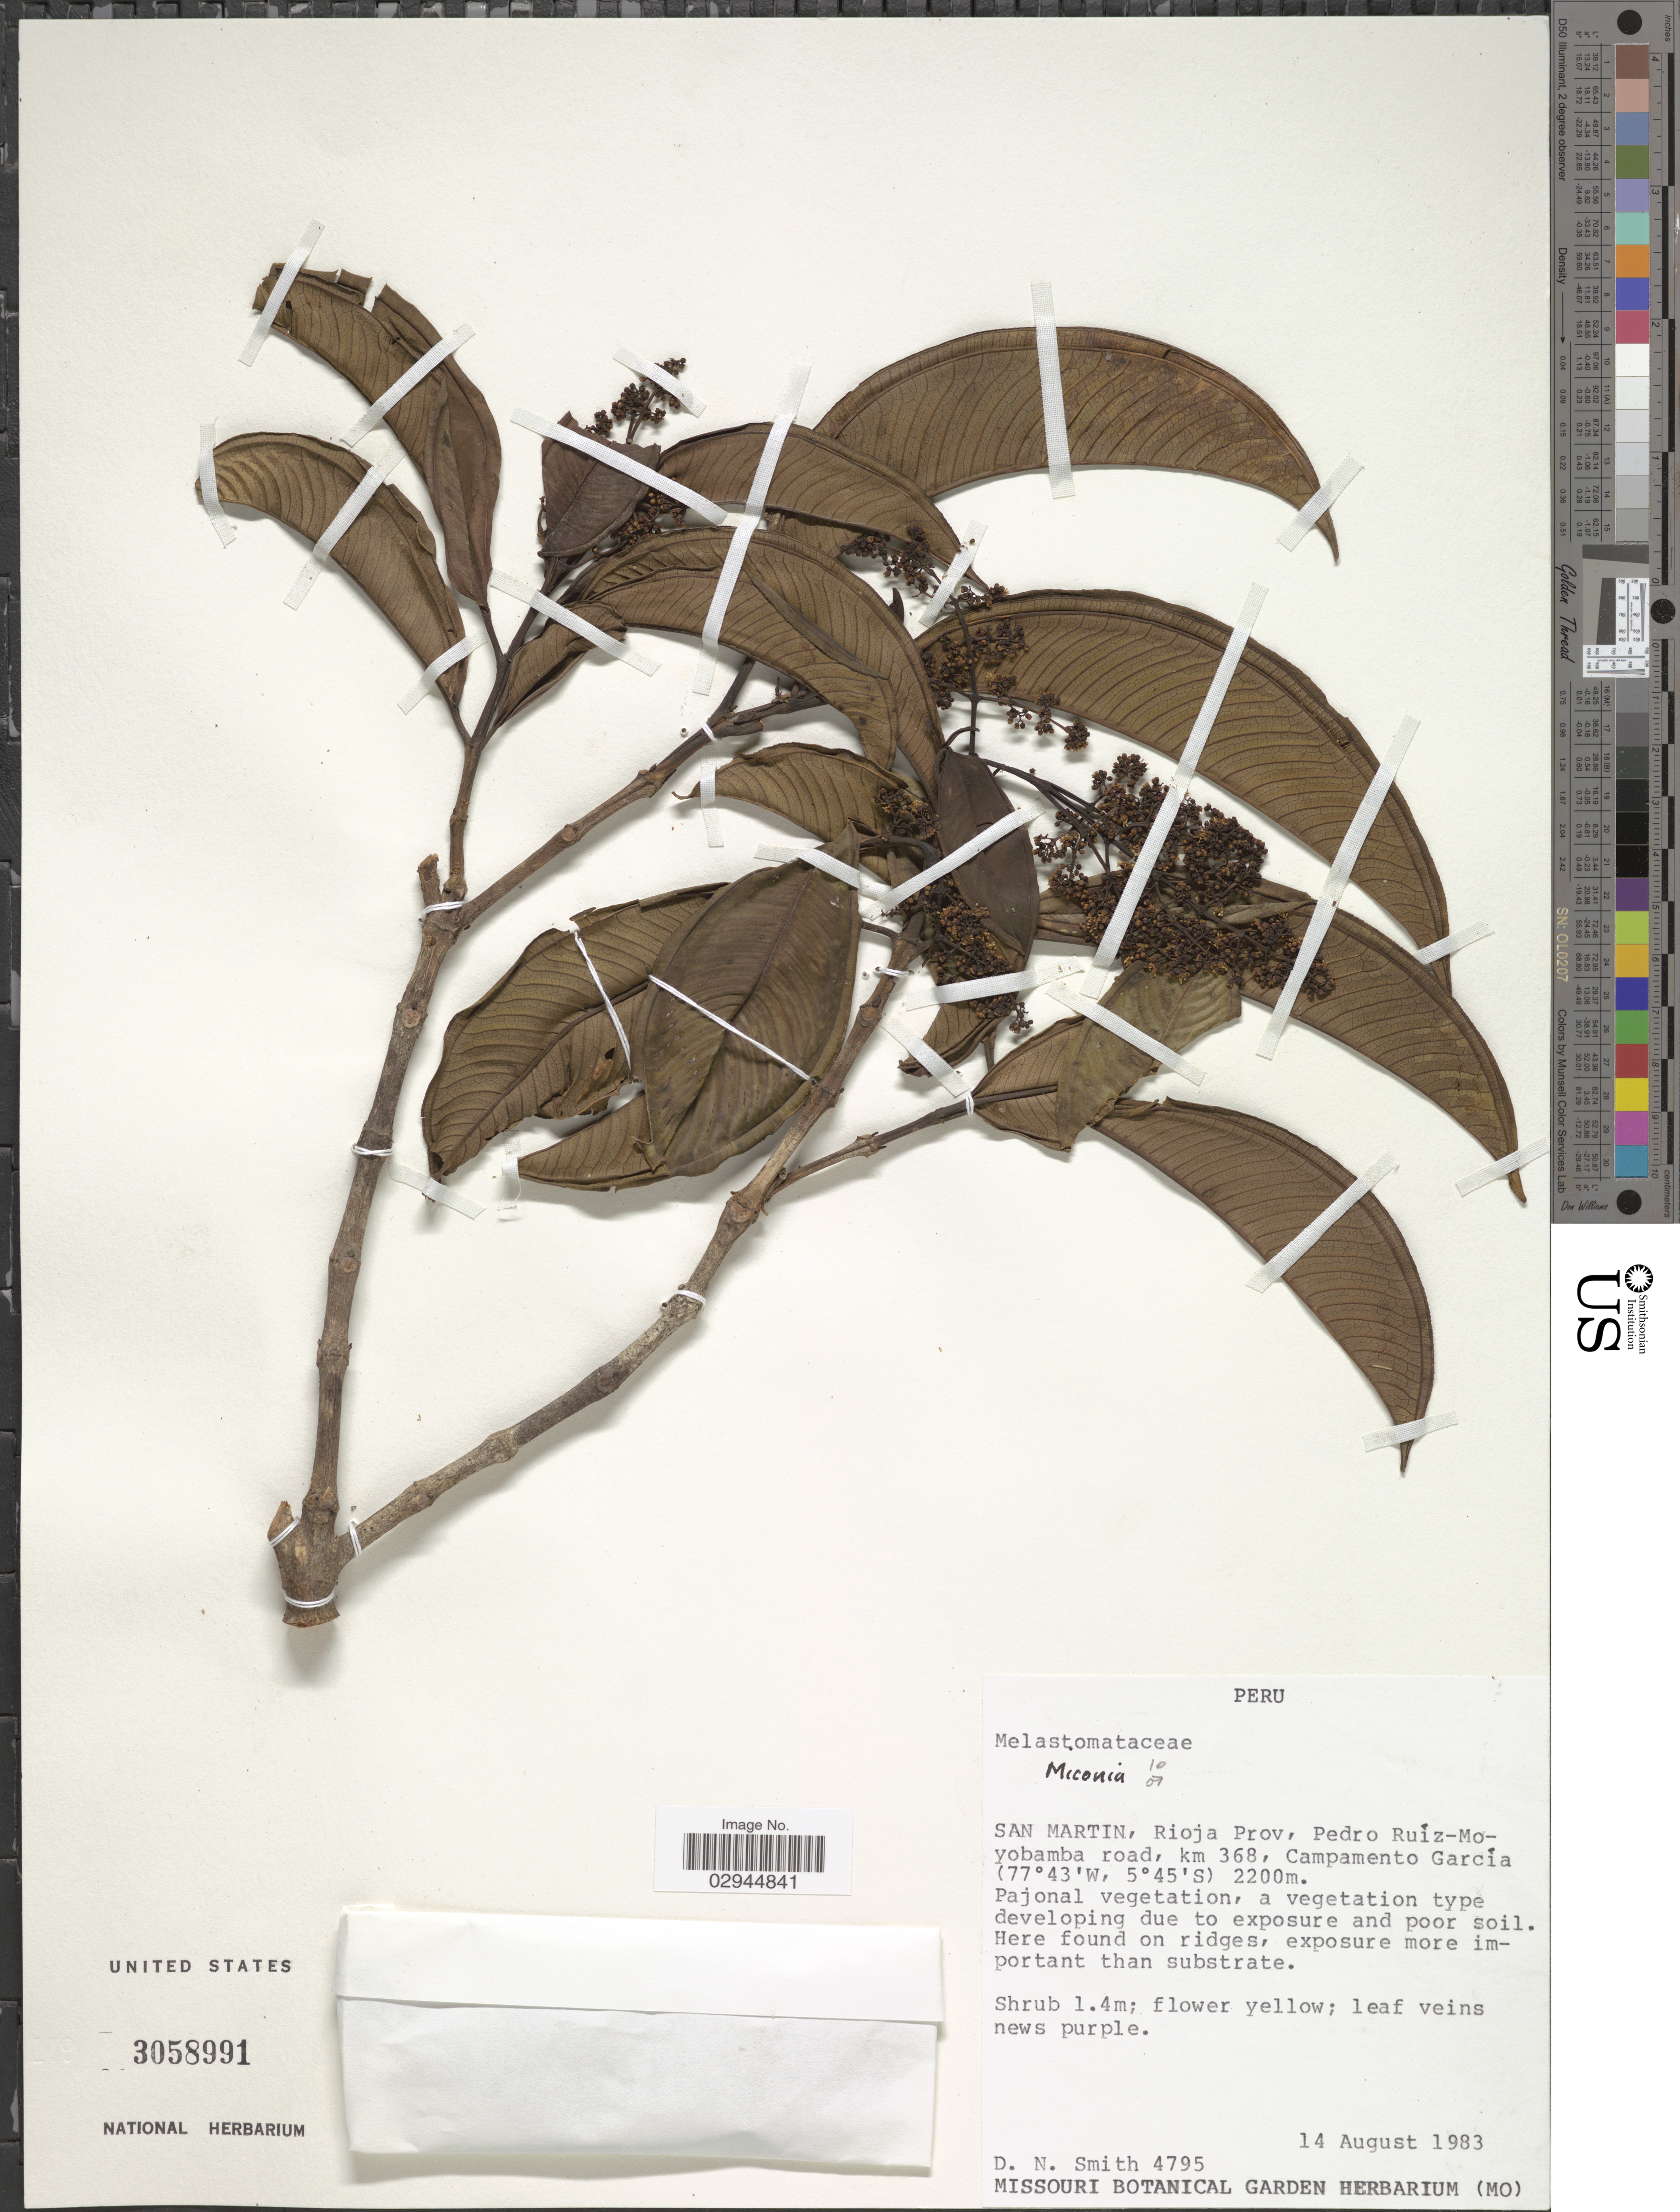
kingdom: Plantae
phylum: Tracheophyta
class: Magnoliopsida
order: Myrtales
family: Melastomataceae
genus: Miconia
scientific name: Miconia weberbaueri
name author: Cogn.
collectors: D. Smith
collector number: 4795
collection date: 1983-08-14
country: Peru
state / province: San Martín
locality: Rioja Prov, Pedro Ruíz-Moyobamba road, km 368, Campamento García.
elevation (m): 2200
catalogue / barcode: US 3058991